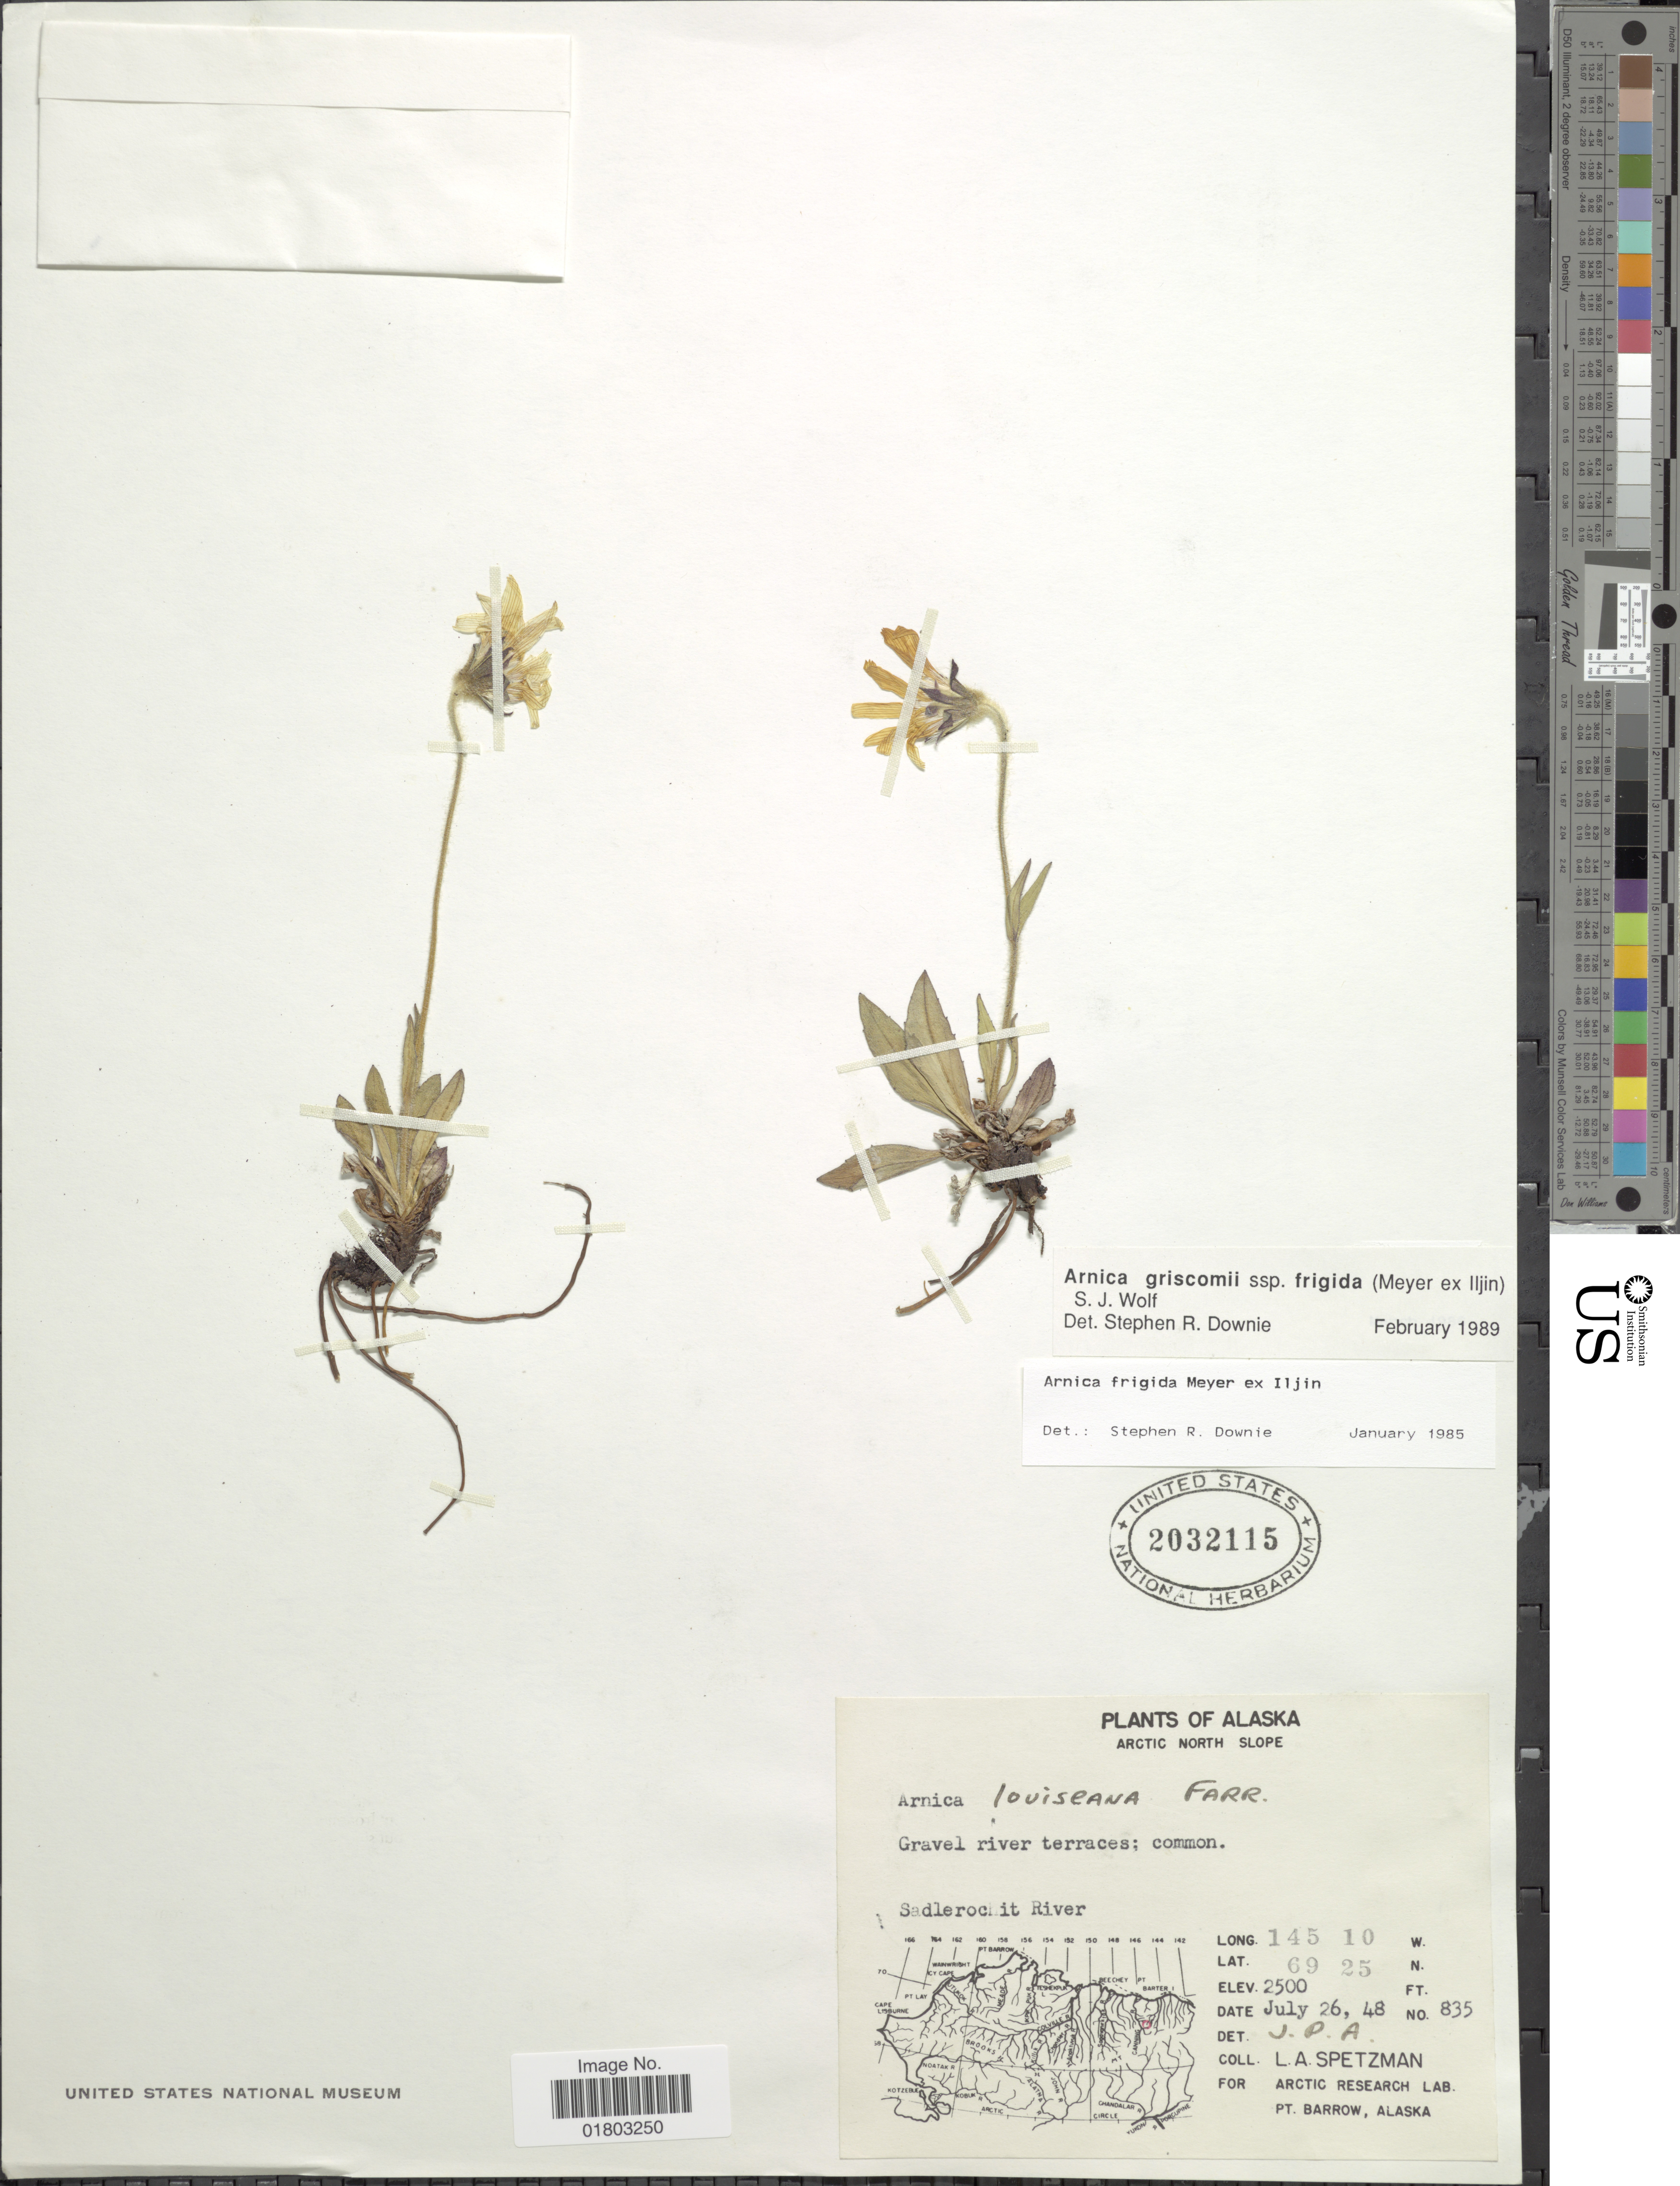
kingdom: Plantae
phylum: Tracheophyta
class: Magnoliopsida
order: Asterales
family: Asteraceae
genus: Arnica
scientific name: Arnica griscomii subsp. frigida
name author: (C.A. Mey. ex Iljin) S.J. Wolf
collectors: L. Spetzman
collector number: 835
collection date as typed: Transcribed d/m/y: 26/7/48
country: United States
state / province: Alaska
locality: Gravel river terraces; common, Sadlerochit River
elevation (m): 762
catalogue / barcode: US 2032115